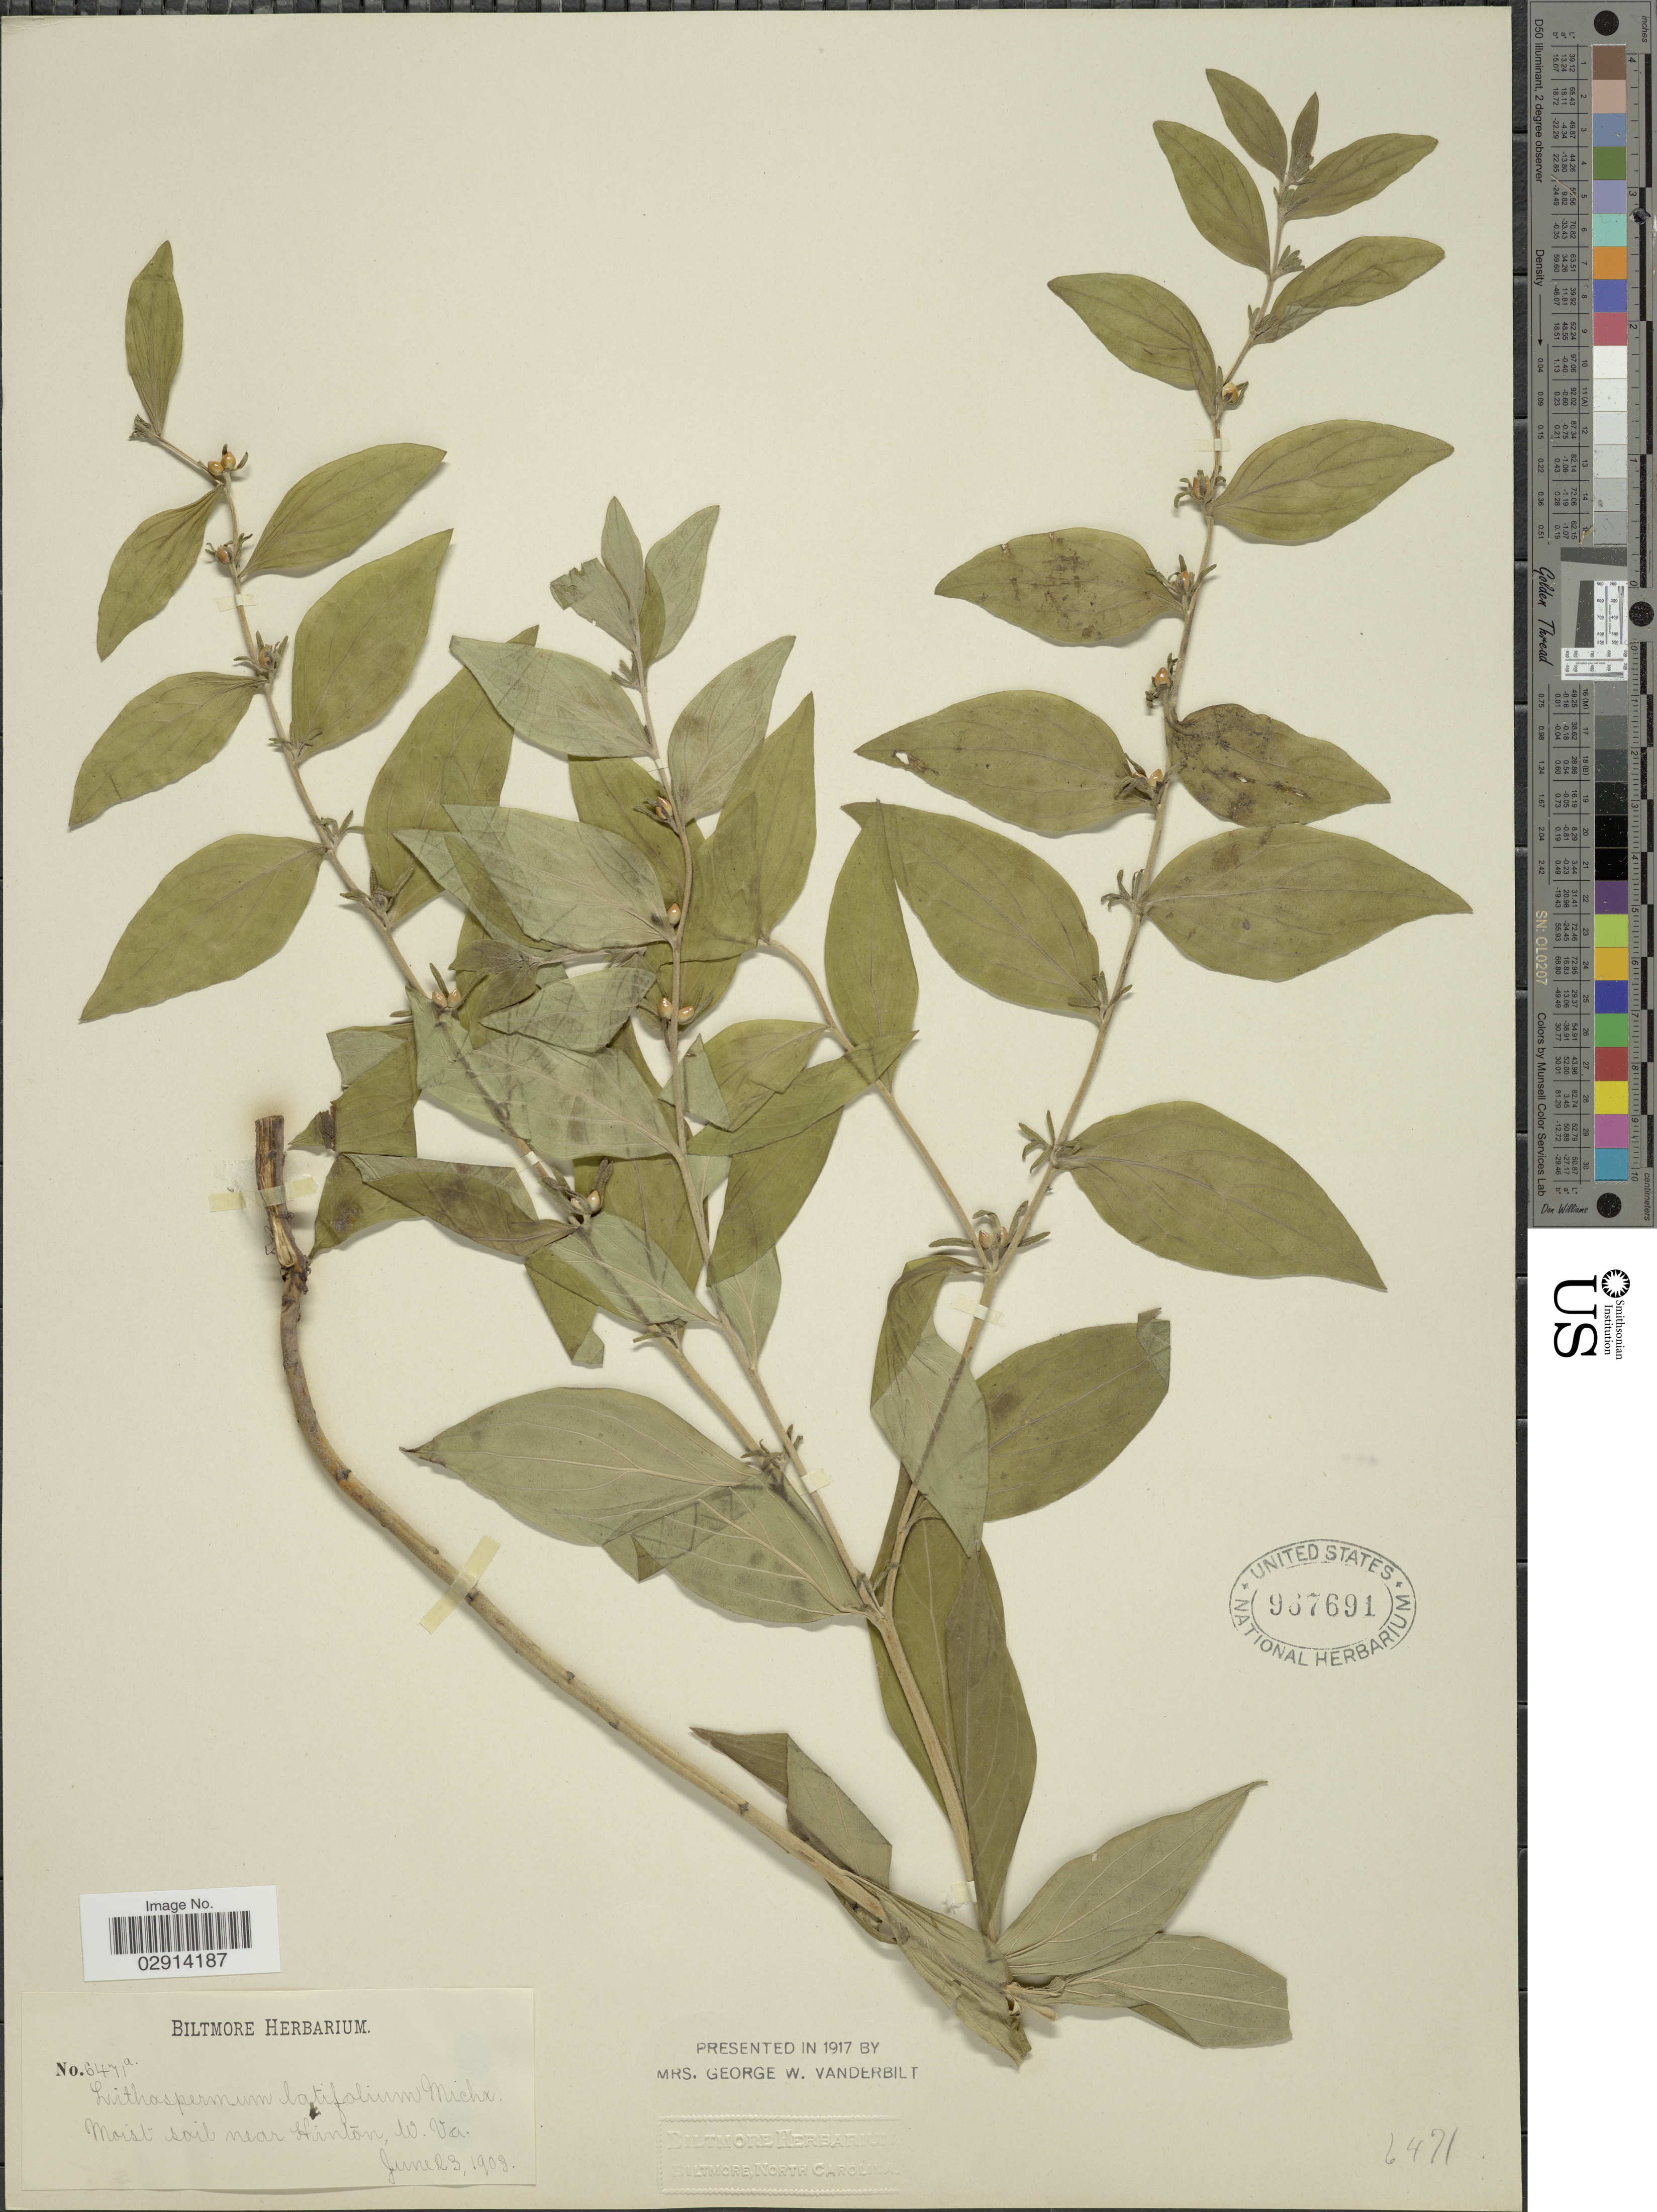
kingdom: Plantae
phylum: Tracheophyta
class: Magnoliopsida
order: Boraginales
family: Boraginaceae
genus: Lithospermum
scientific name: Lithospermum latifolium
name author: Michx.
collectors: ex herb. Biltmore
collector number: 6471a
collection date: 1909-06-23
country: United States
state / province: West Virginia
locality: Moist soil near Hinton, W. Va.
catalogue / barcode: US 967691